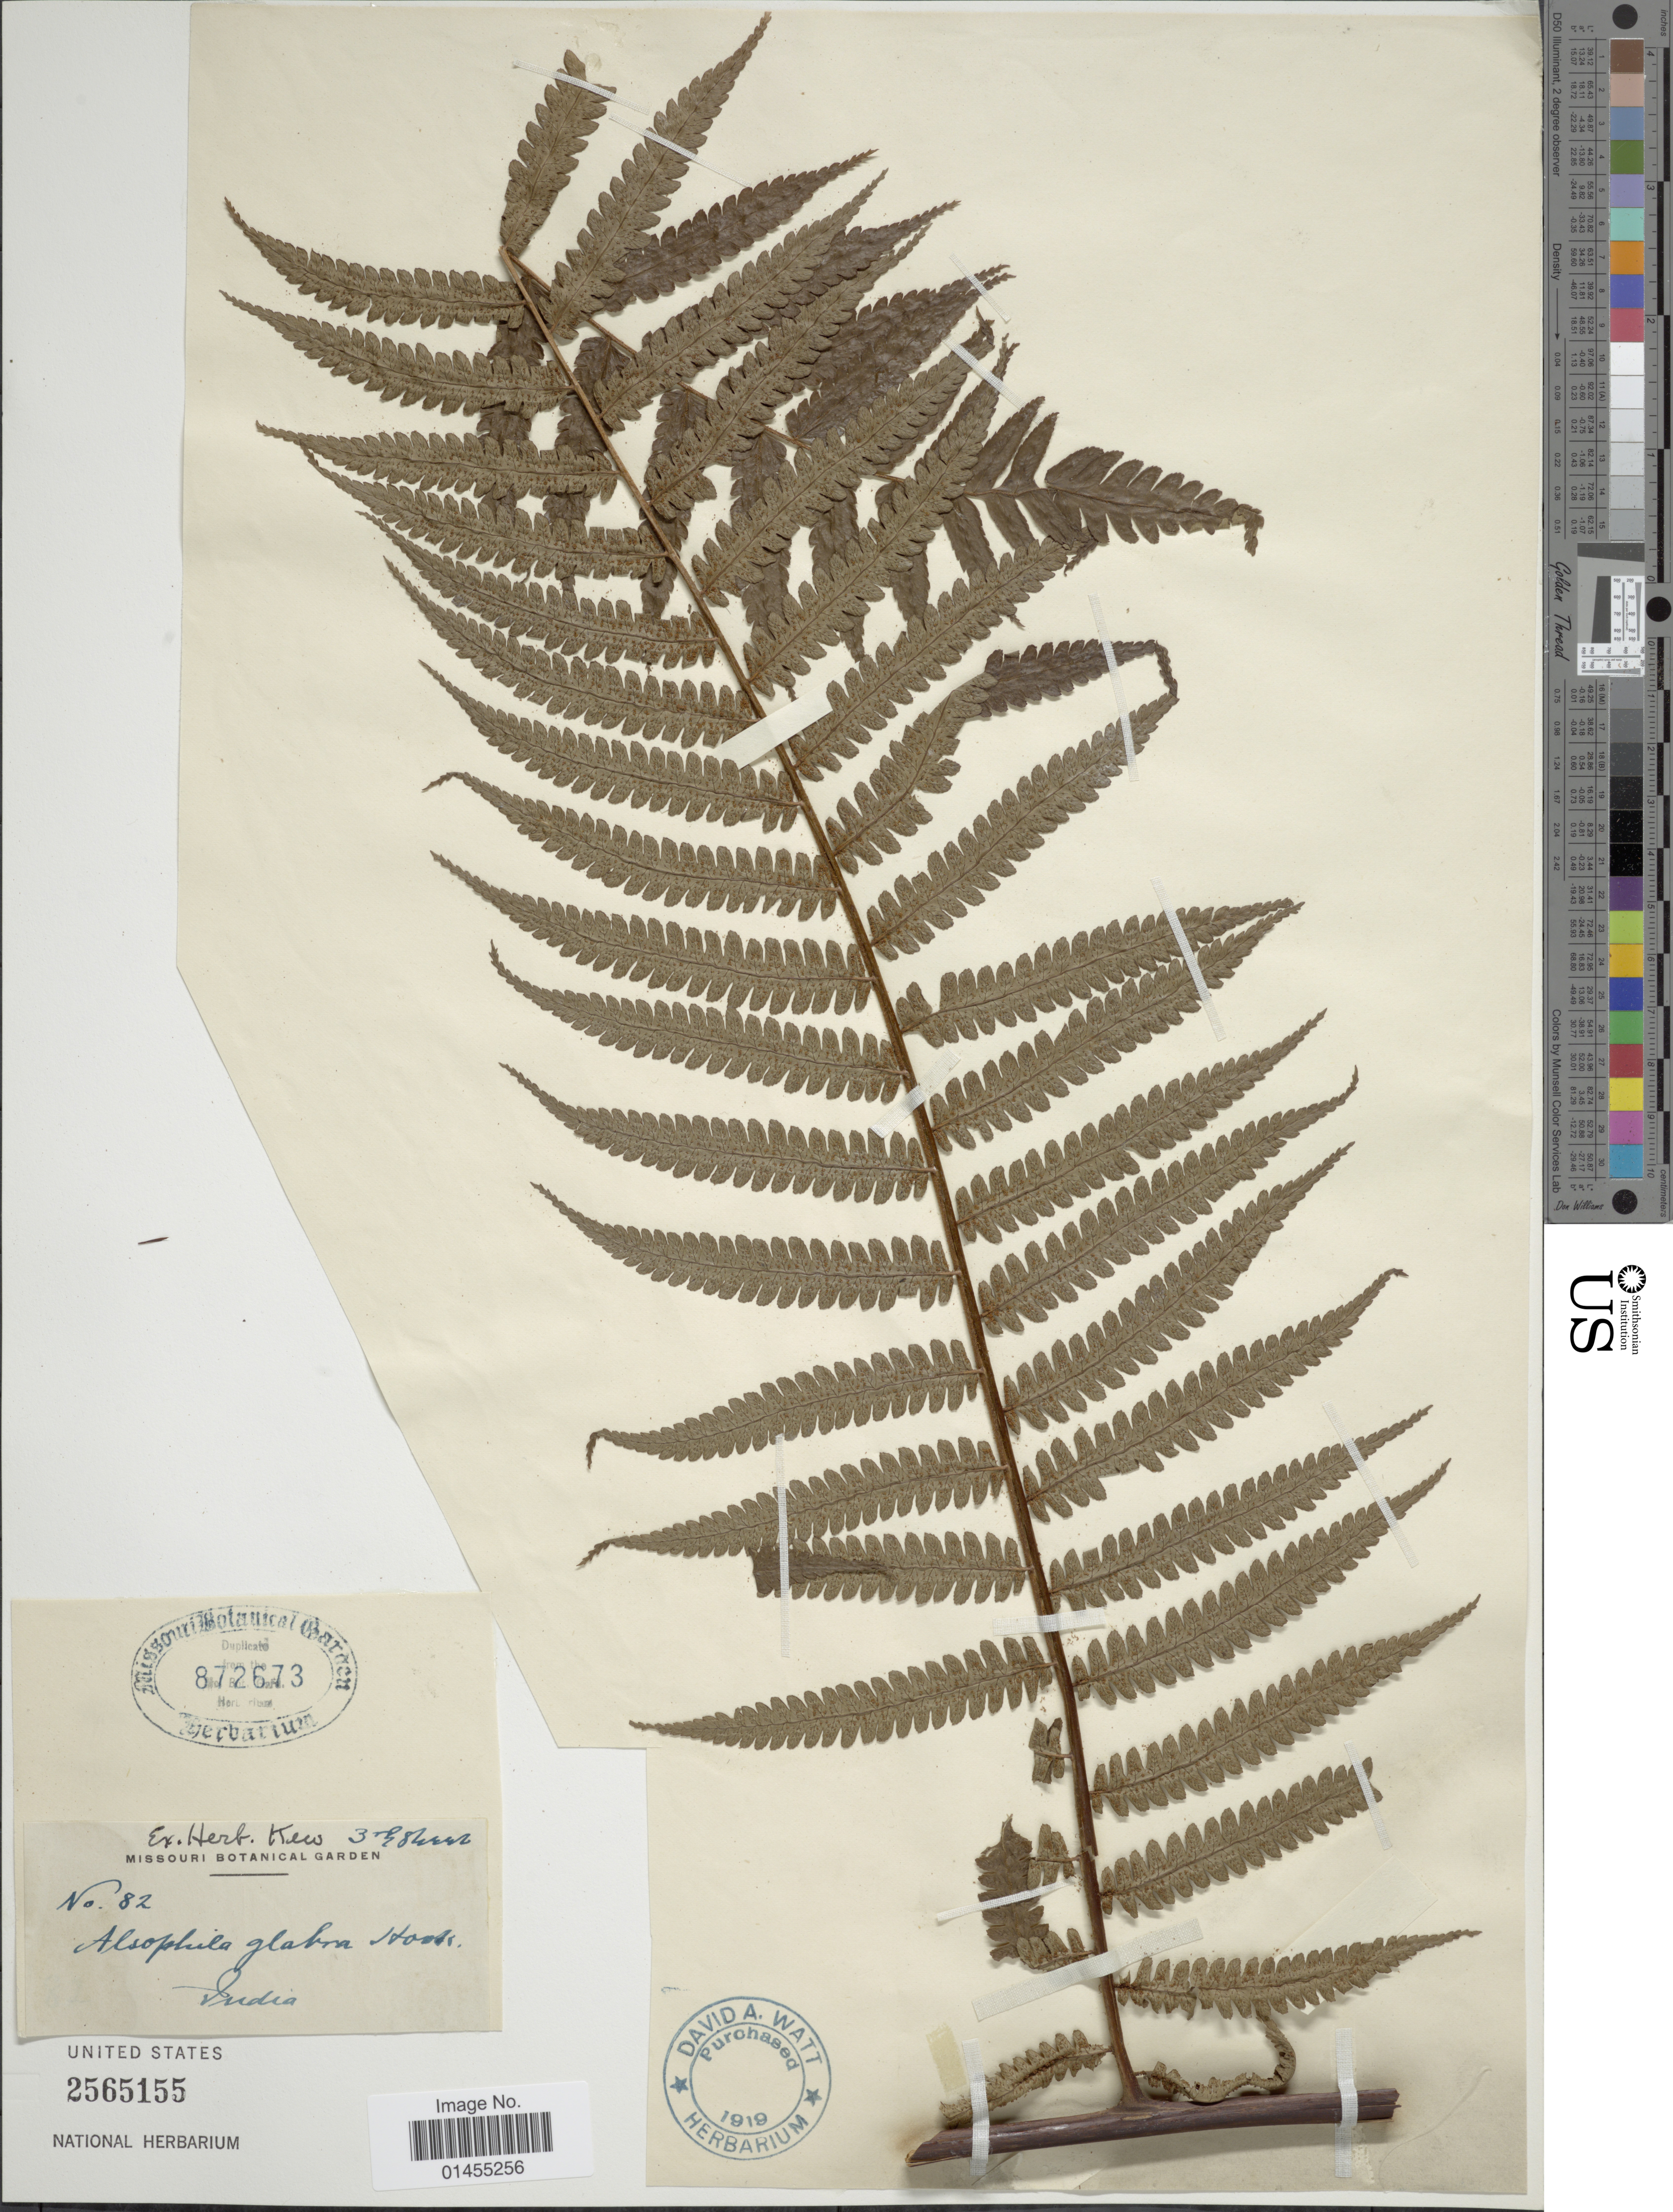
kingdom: Plantae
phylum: Tracheophyta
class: Polypodiopsida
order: Cyatheales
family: Cyatheaceae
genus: Alsophila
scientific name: Alsophila glabra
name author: (Blume) Hook.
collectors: ex Herb. Kew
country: India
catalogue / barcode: US 2565155